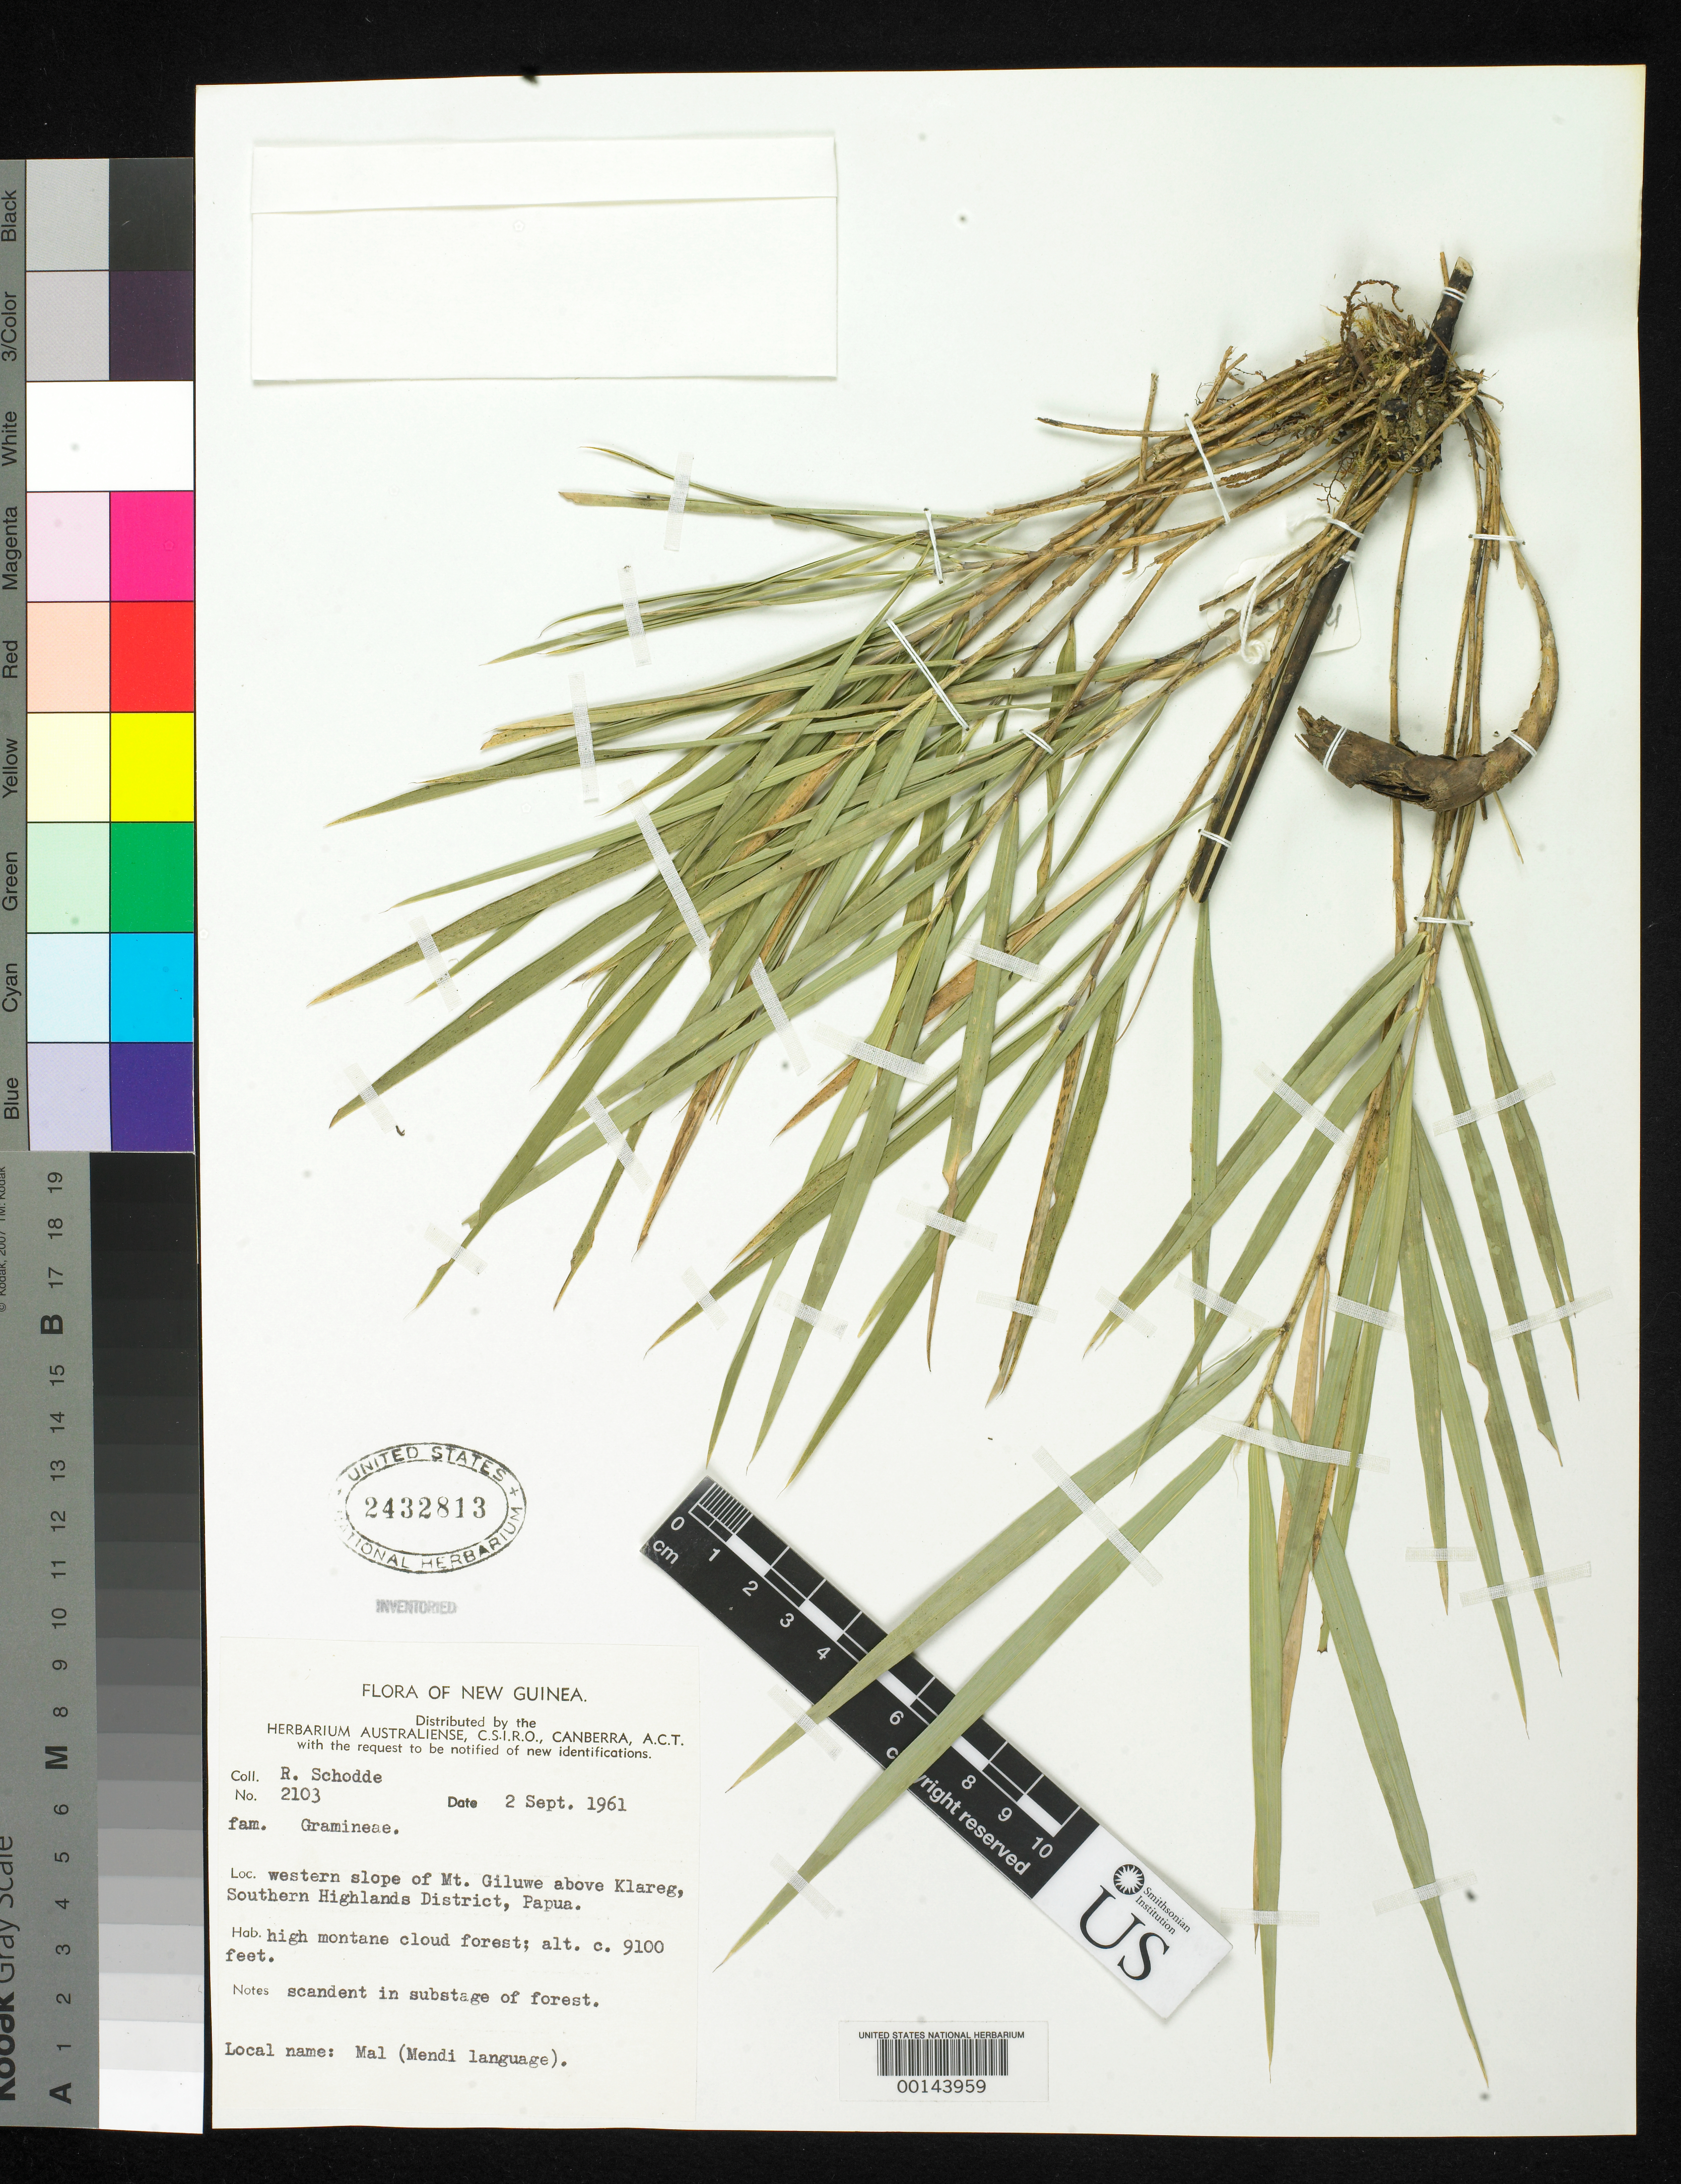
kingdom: Plantae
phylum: Tracheophyta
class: Liliopsida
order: Poales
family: Poaceae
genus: Racemobambos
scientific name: Racemobambos sp.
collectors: R. Schodde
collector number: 2103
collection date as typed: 02 Sep 1961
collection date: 1961-09-02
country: Papua New Guinea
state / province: Southern Highlands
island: New Guinea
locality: western slope of Mt. Giluwe above Klareg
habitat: high montane cloud forest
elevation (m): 2774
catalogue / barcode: US 2432813